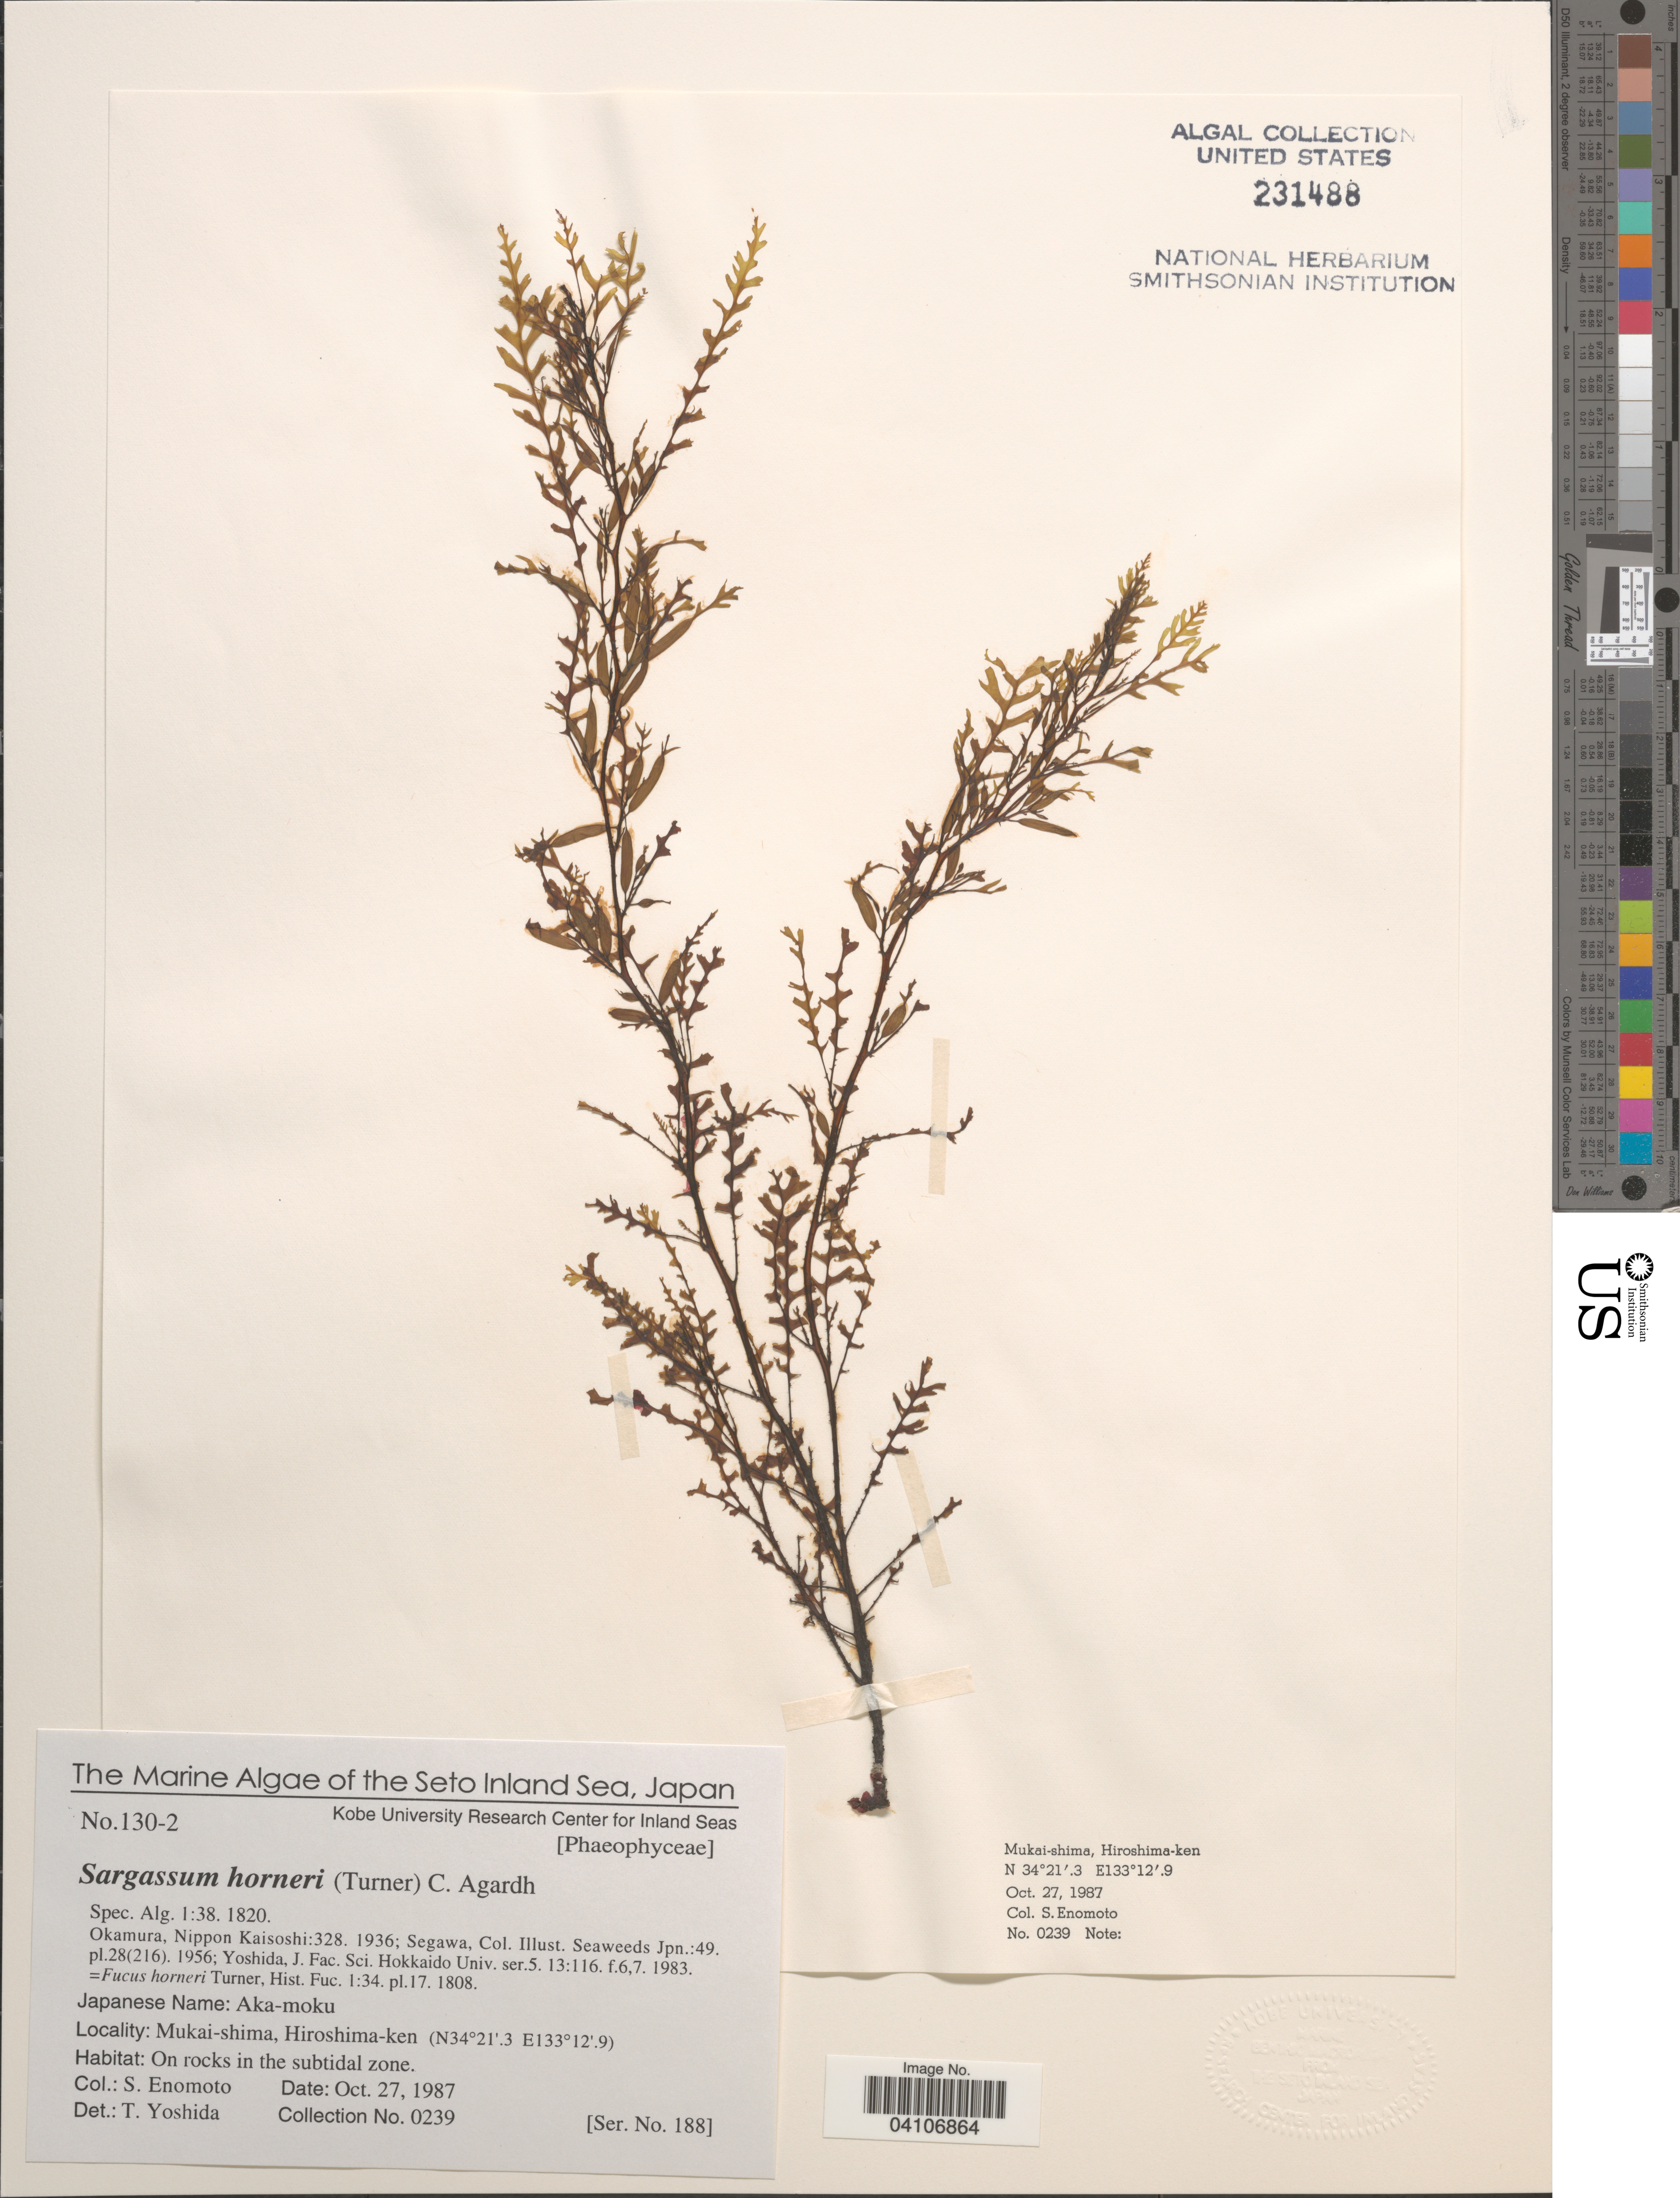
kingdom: Chromista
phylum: Ochrophyta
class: Phaeophyceae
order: Fucales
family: Sargassaceae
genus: Sargassum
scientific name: Sargassum horneri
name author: (Turner) C. Agardh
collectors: S. Enomoto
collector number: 0239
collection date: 1987-10-27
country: Japan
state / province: Hirosima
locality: The Seto Inland Sea. Mukai-shima, Hiroshima-ken. On rocks in the subtidal zone.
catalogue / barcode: US 231488